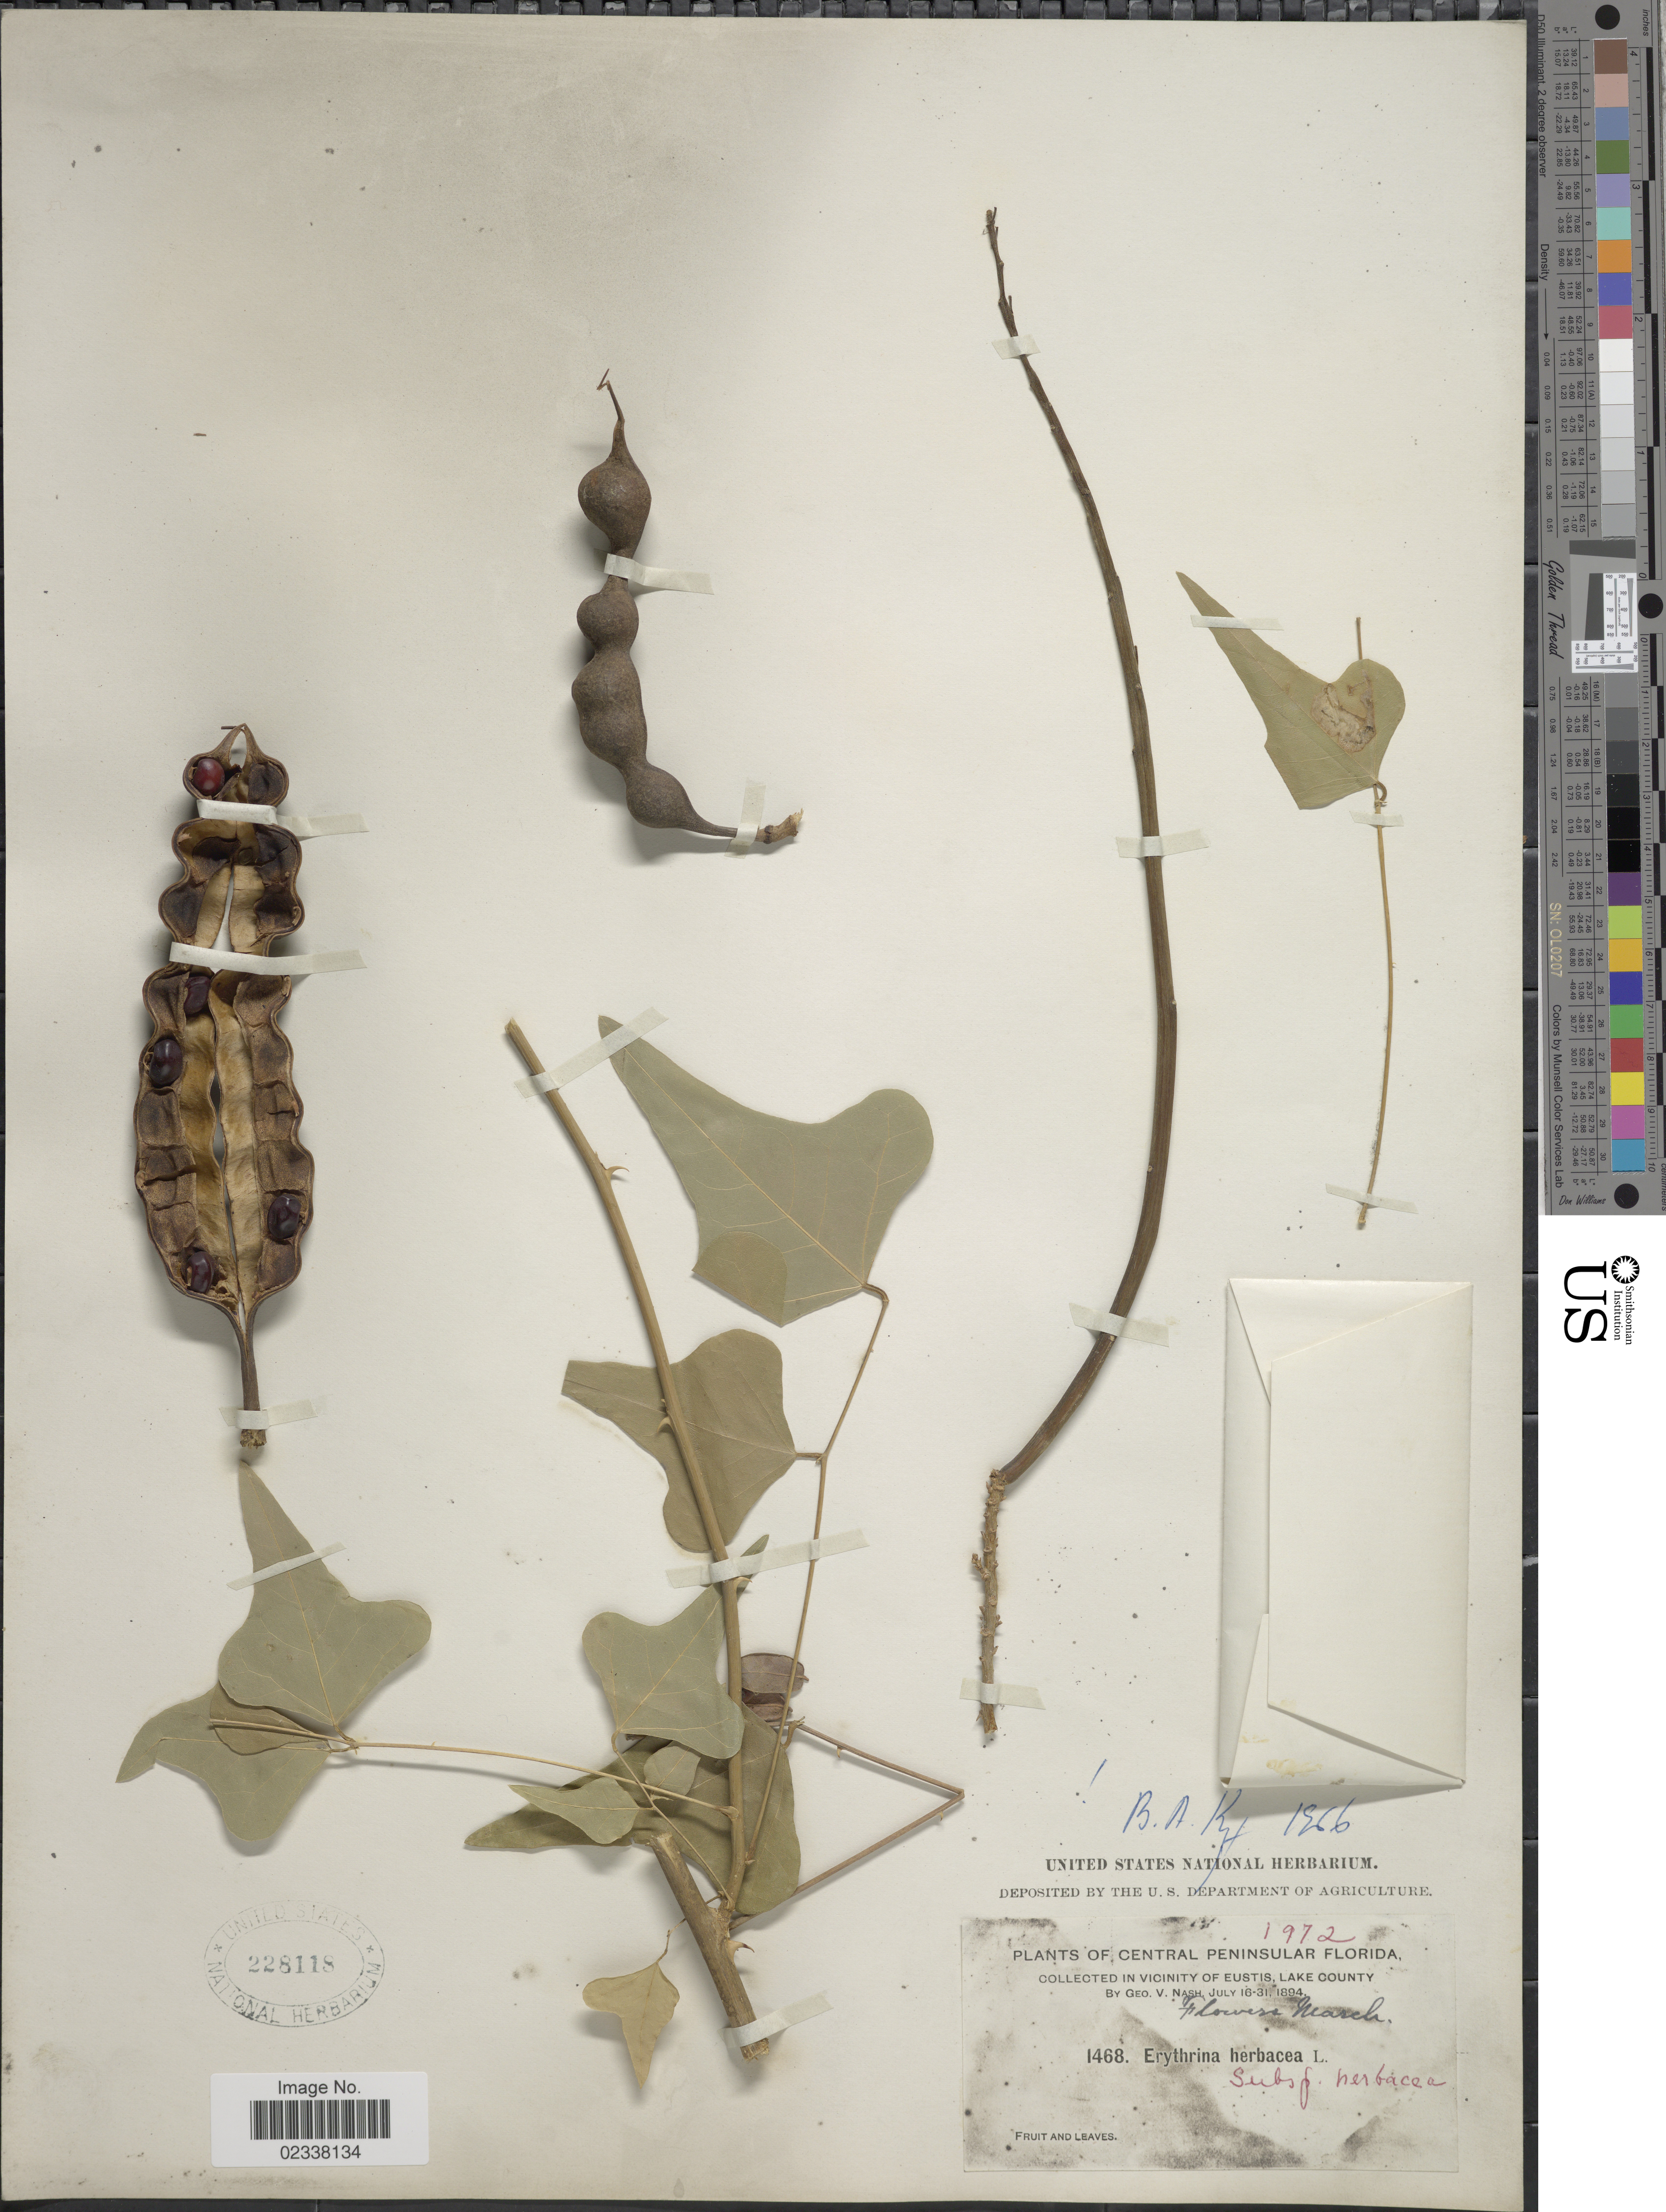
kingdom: Plantae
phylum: Tracheophyta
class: Magnoliopsida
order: Fabales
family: Fabaceae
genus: Erythrina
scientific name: Erythrina herbacea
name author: L.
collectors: G. V. Nash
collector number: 1468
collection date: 1894-07-16/1894-07-31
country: United States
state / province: Florida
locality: Central Peninsular Florida. Vicinity of Eustis, Lake County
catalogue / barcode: US 228118